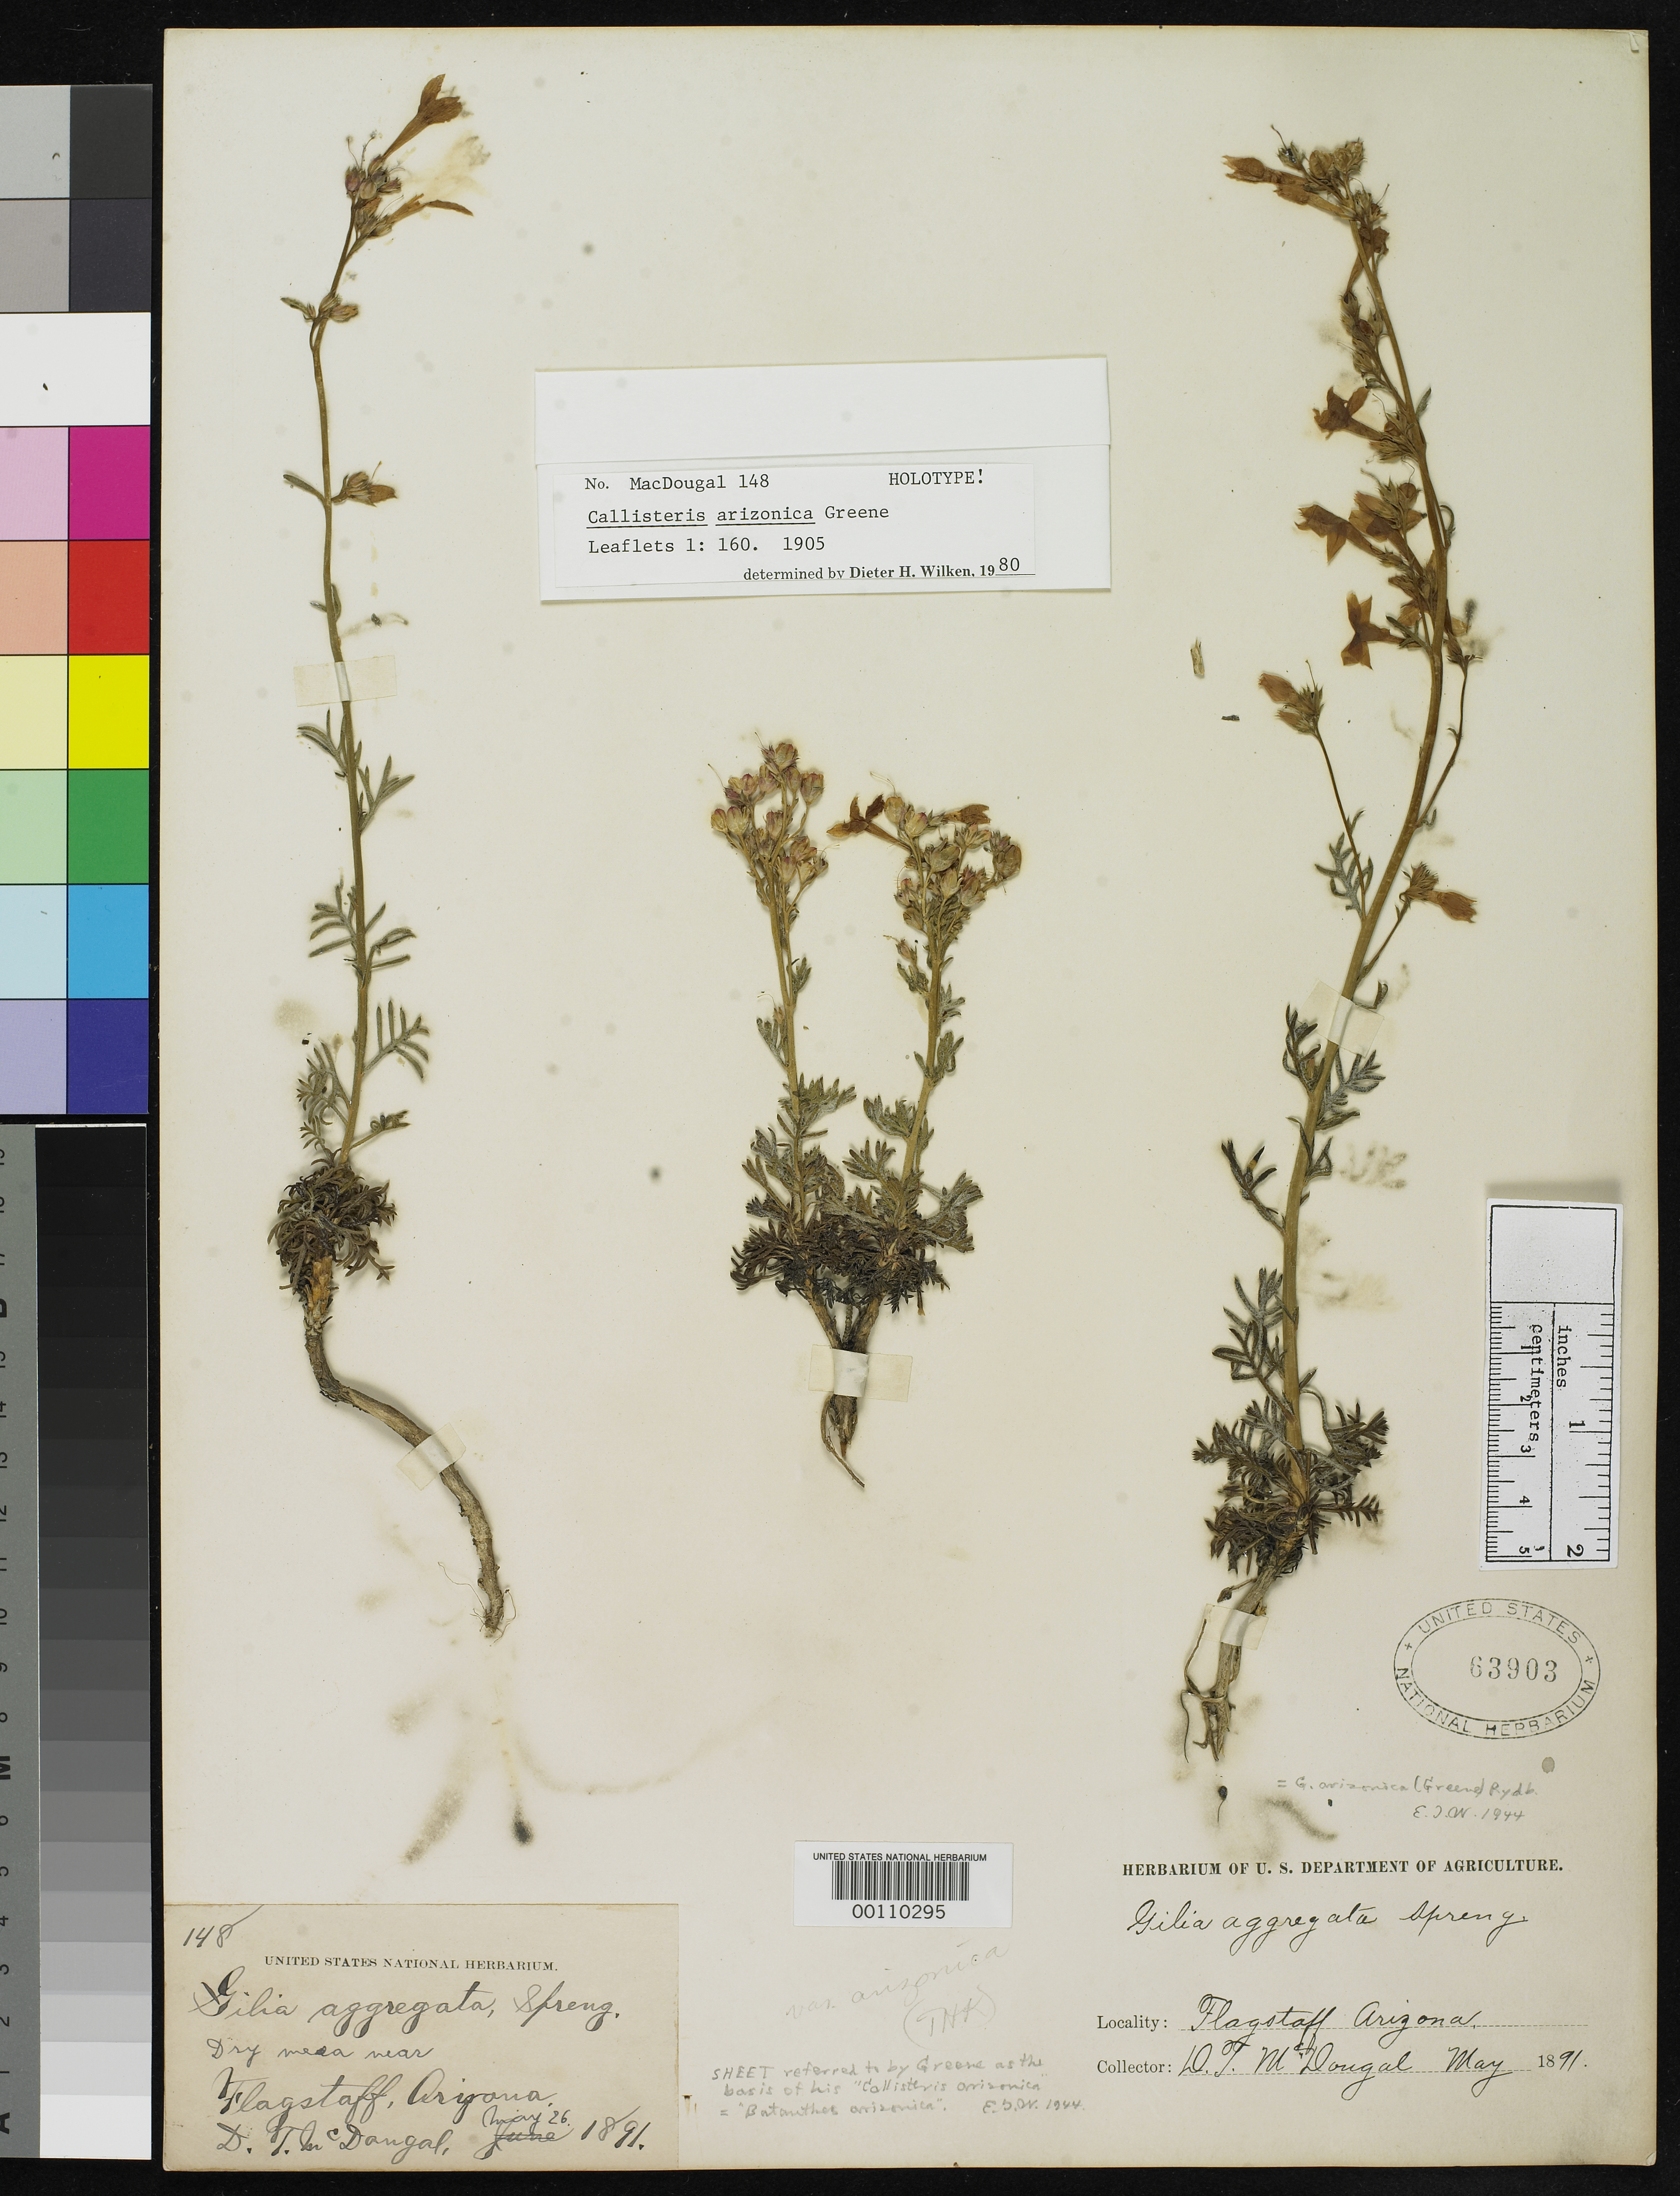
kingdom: Plantae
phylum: Tracheophyta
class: Magnoliopsida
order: Ericales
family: Polemoniaceae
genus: Callisteris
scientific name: Callisteris arizonica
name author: Greene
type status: Isotype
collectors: D. T. MacDougal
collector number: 148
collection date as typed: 26 May 1891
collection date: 1891-05-26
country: United States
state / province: Arizona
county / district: Coconino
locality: Flagstaff.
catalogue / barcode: US 63903